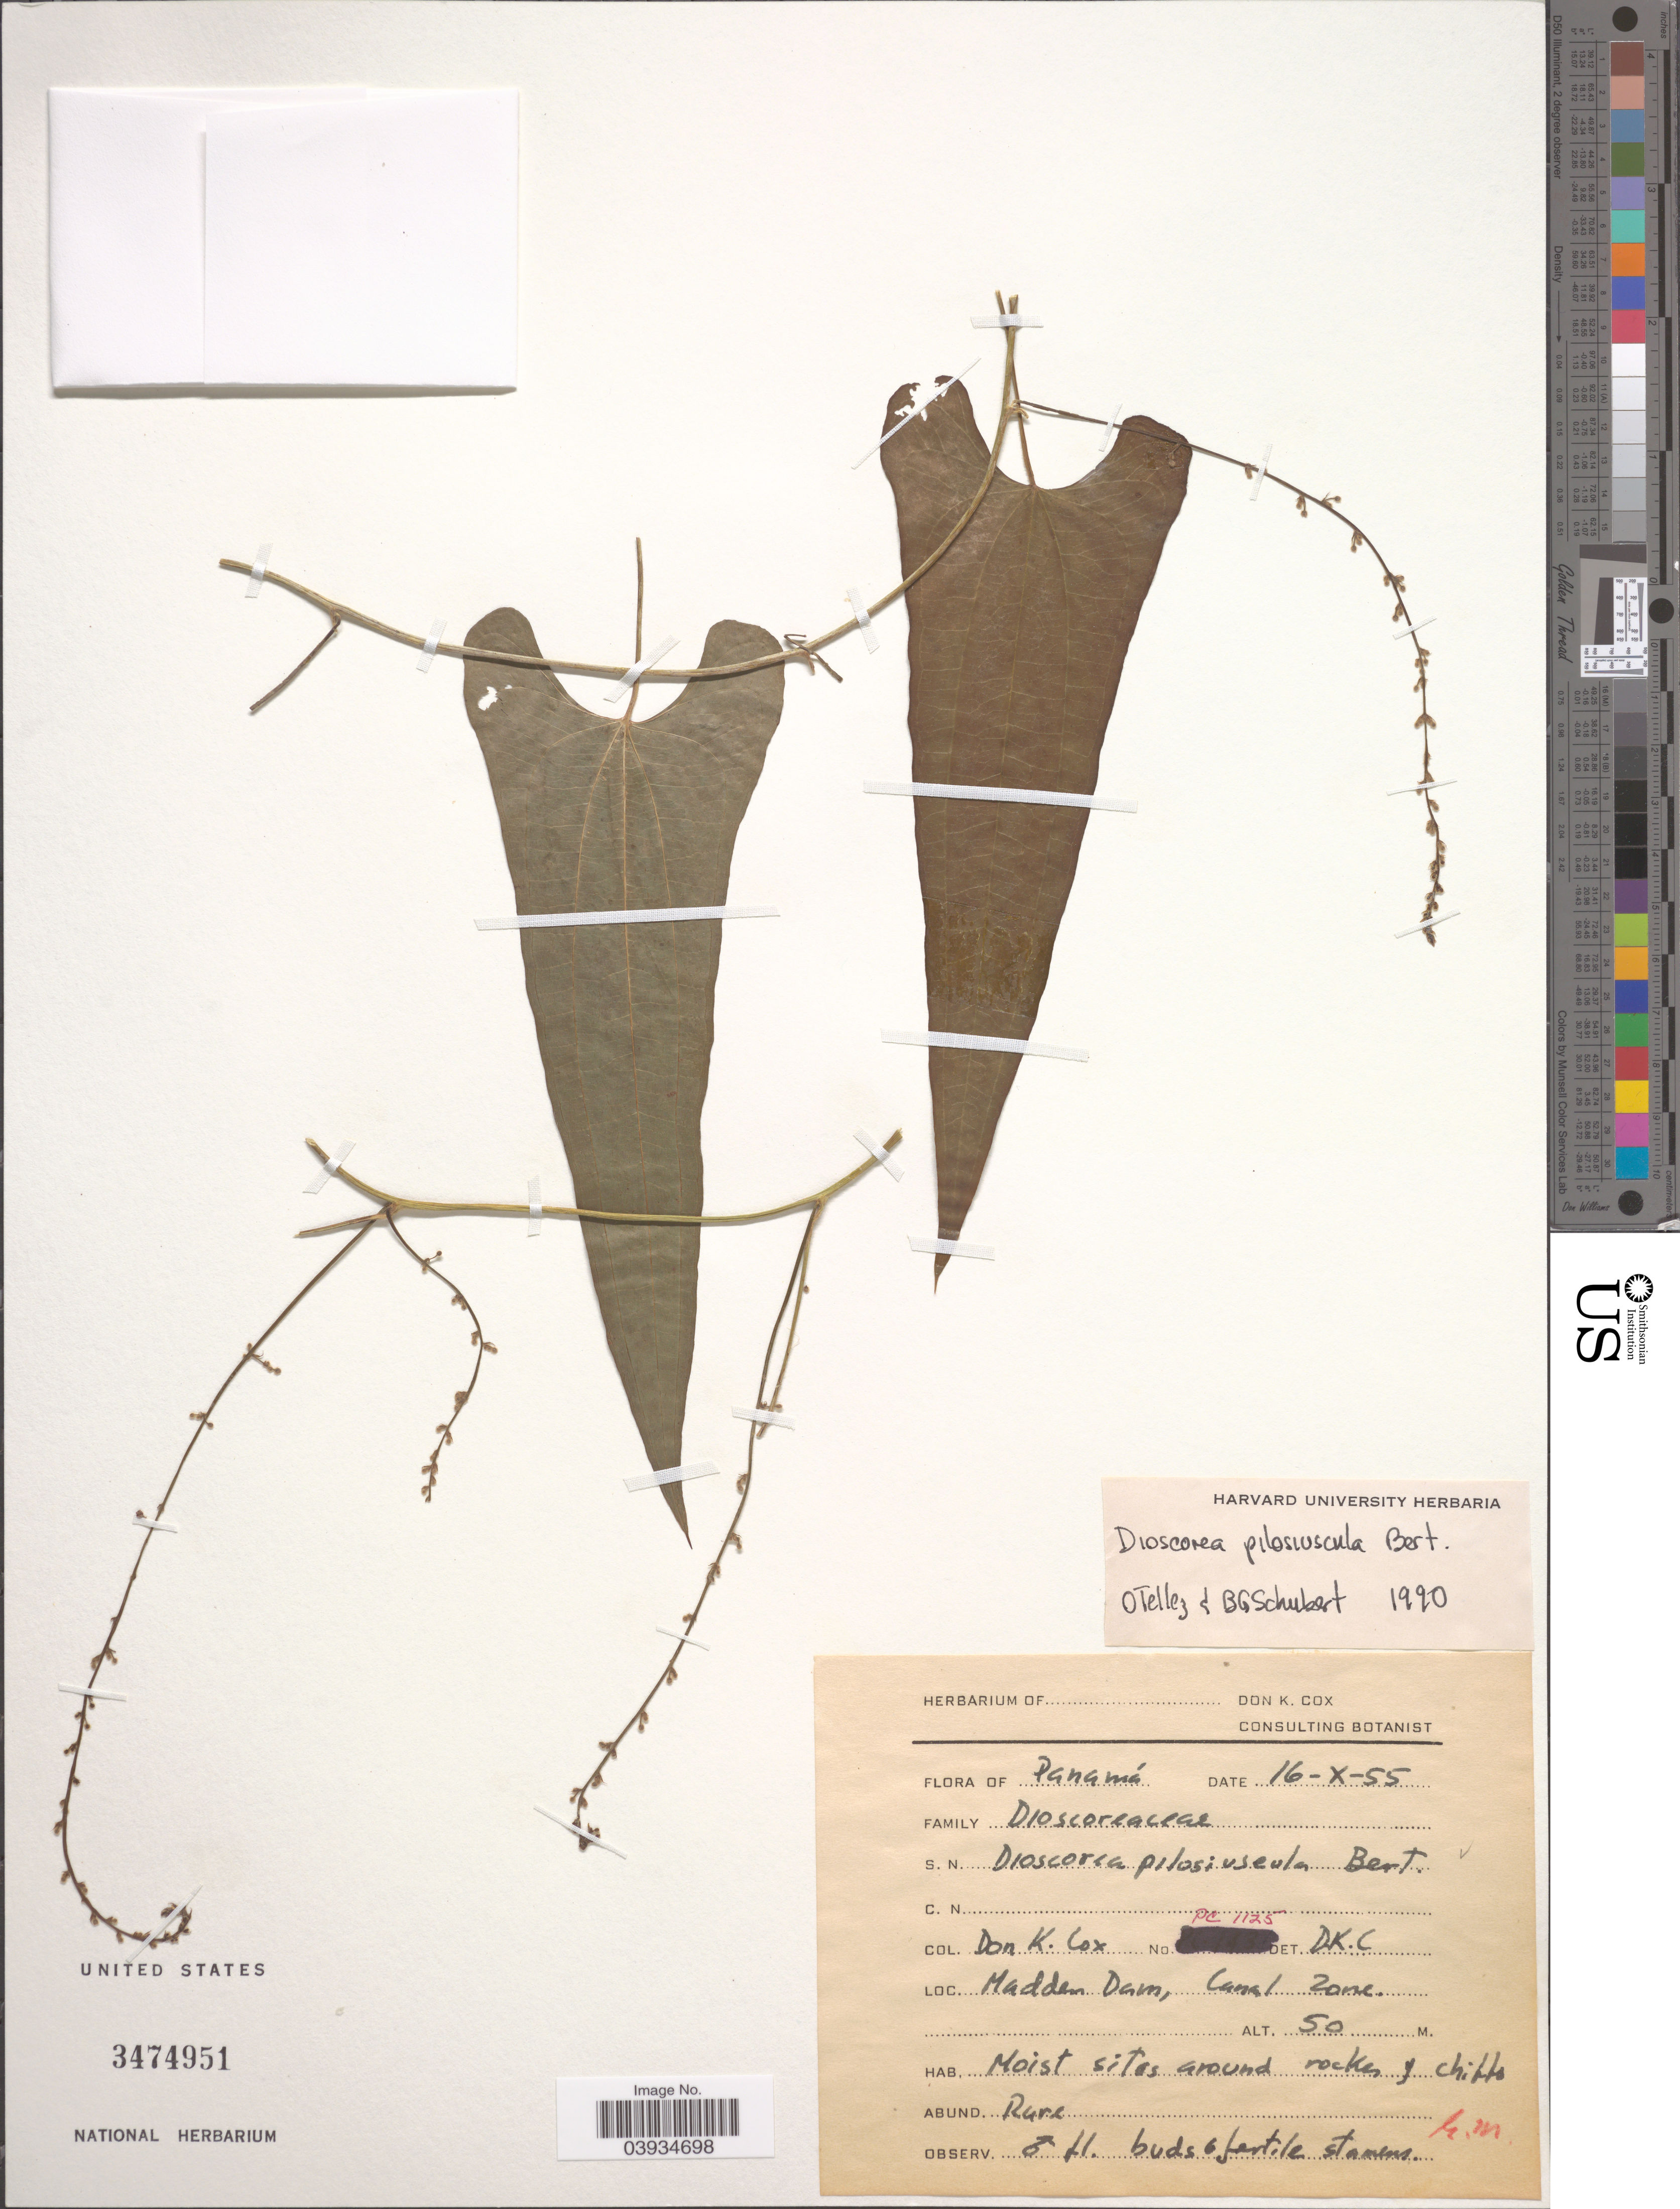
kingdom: Plantae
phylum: Tracheophyta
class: Liliopsida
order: Dioscoreales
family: Dioscoreaceae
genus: Dioscorea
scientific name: Dioscorea pilosiuscula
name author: Bertero ex Spreng.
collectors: D. Cox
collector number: DC1125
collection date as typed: Transcribed d/m/y: 16/10/55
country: Panama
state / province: Colón / Panamá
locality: Madden Dam, Canal Zone.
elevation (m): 50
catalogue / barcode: US 3474951